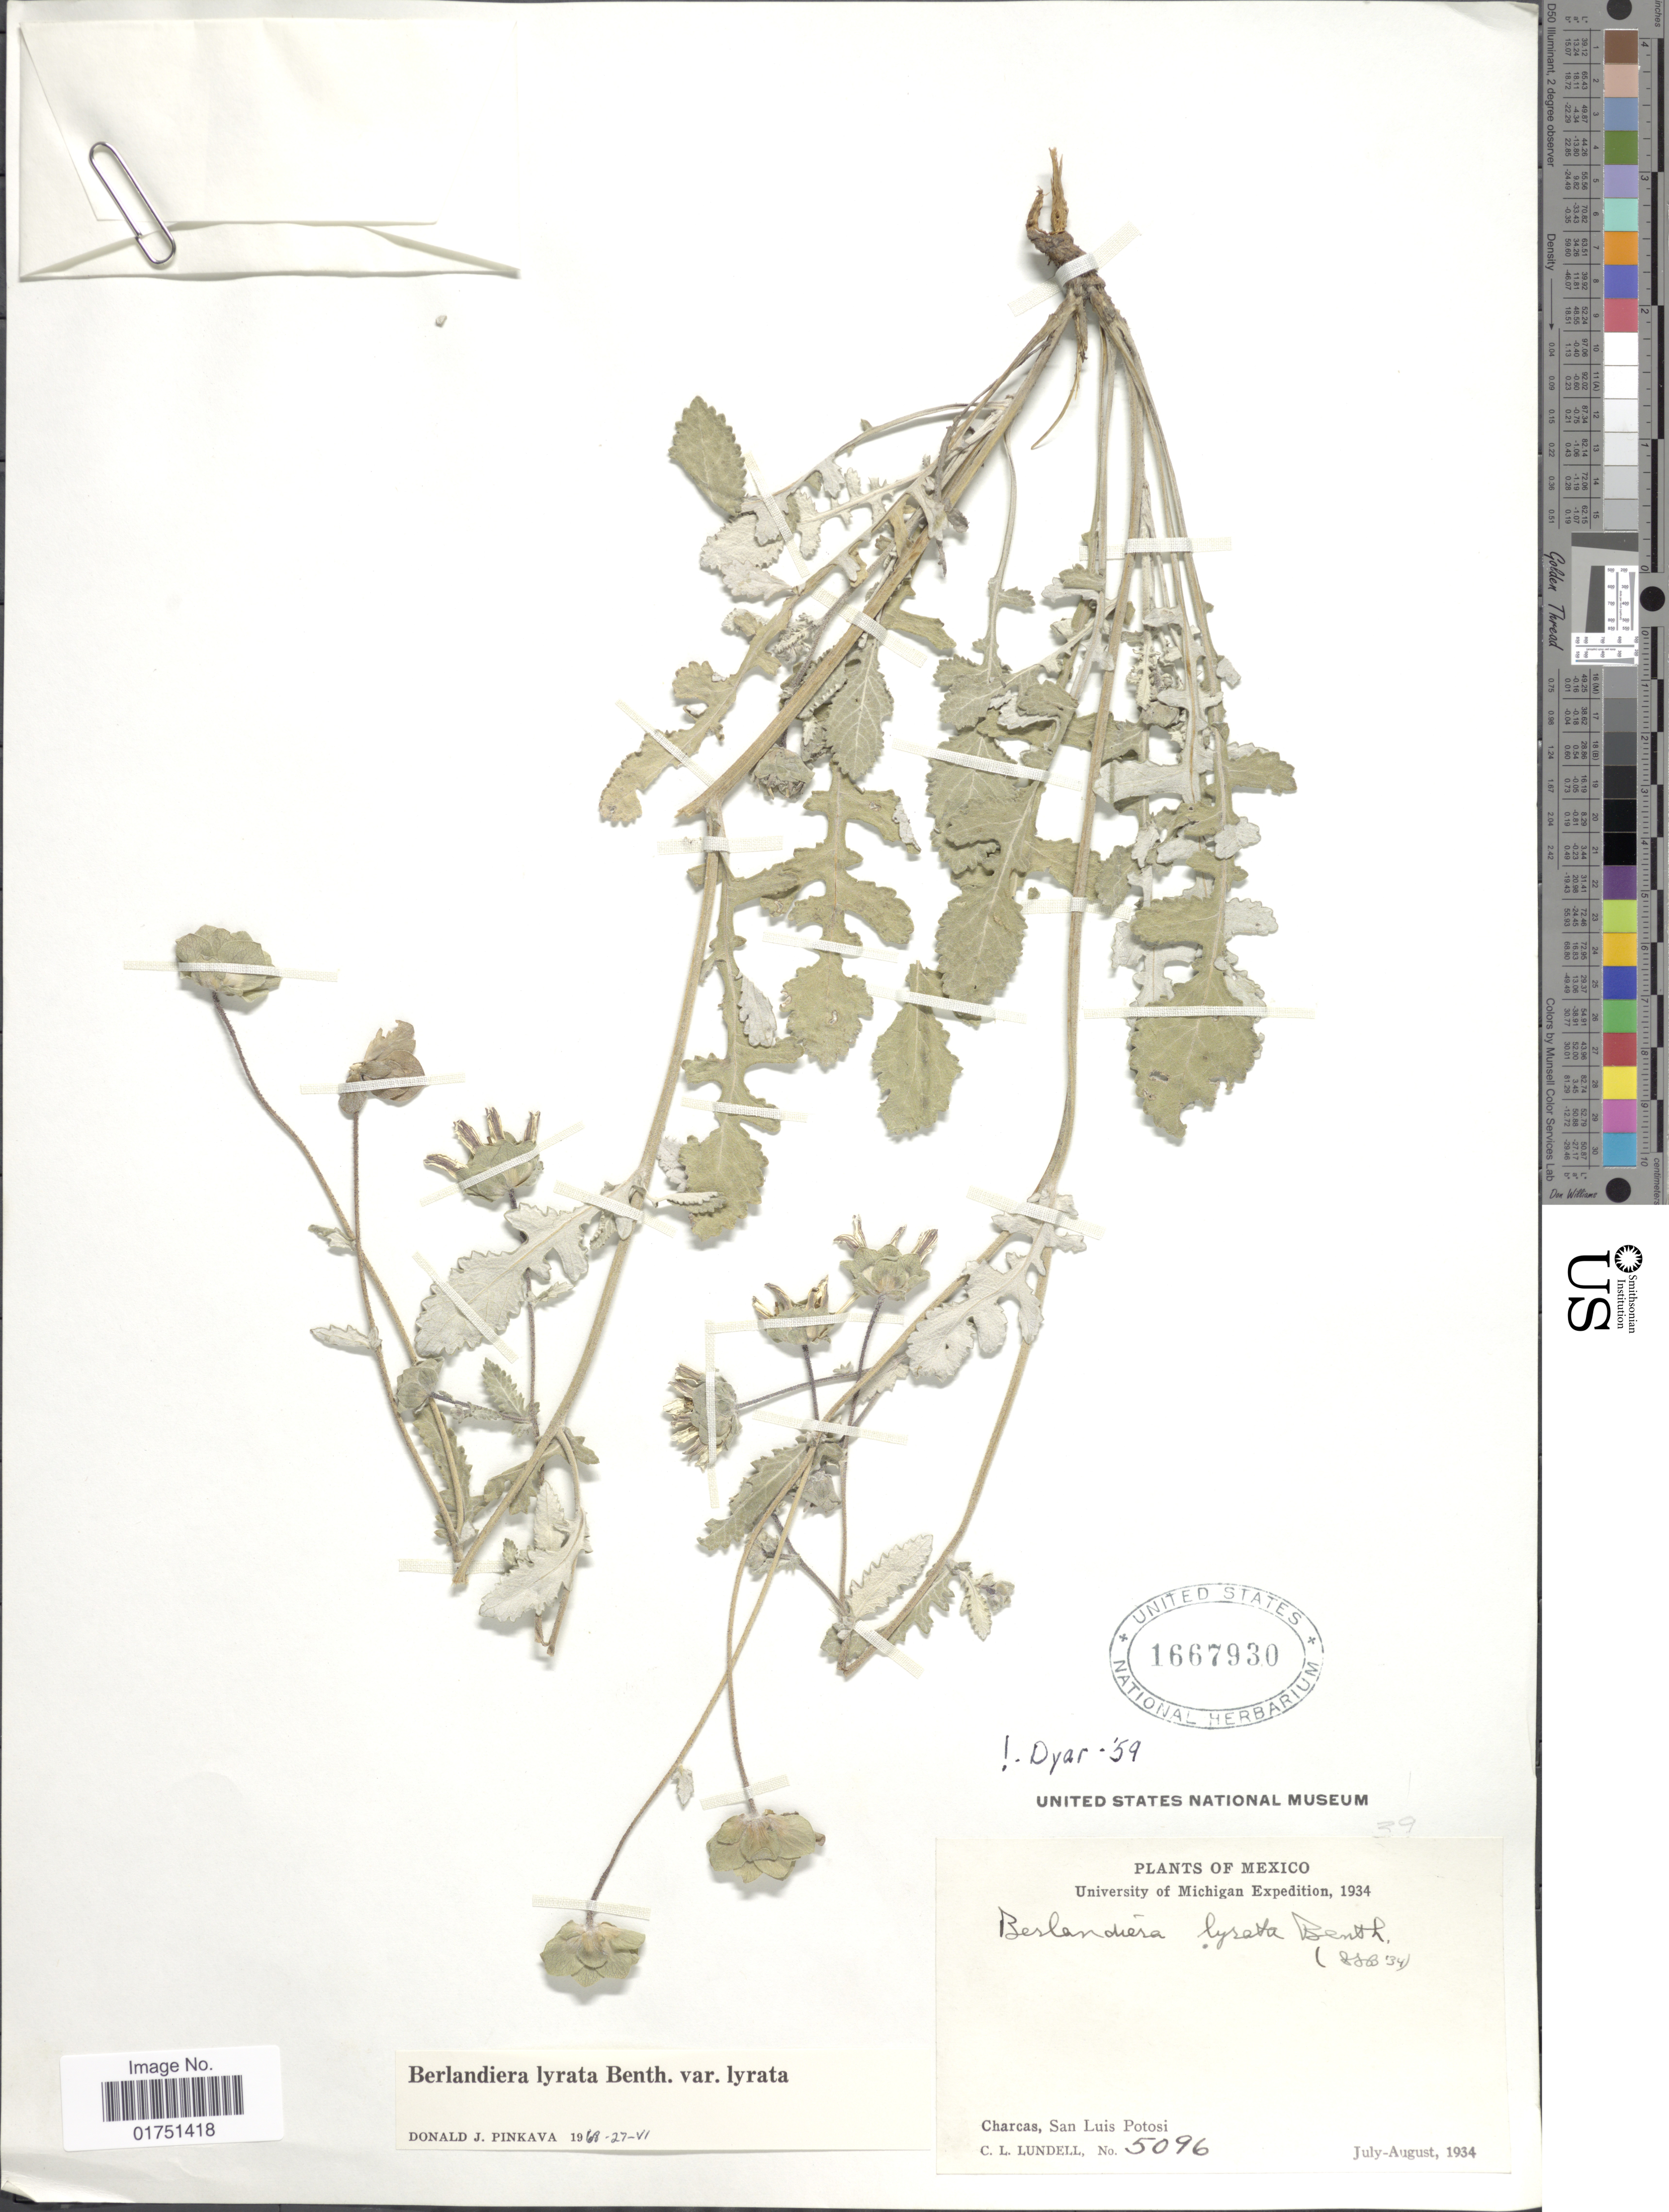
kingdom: Plantae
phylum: Tracheophyta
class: Magnoliopsida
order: Asterales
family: Asteraceae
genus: Berlandiera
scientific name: Berlandiera lyrata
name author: Benth.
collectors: C. L. Lundell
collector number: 5096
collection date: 1934-07/1934-08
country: Mexico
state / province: San Luis Potosí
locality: Charcas, San Luis Potosi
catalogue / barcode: US 1667930